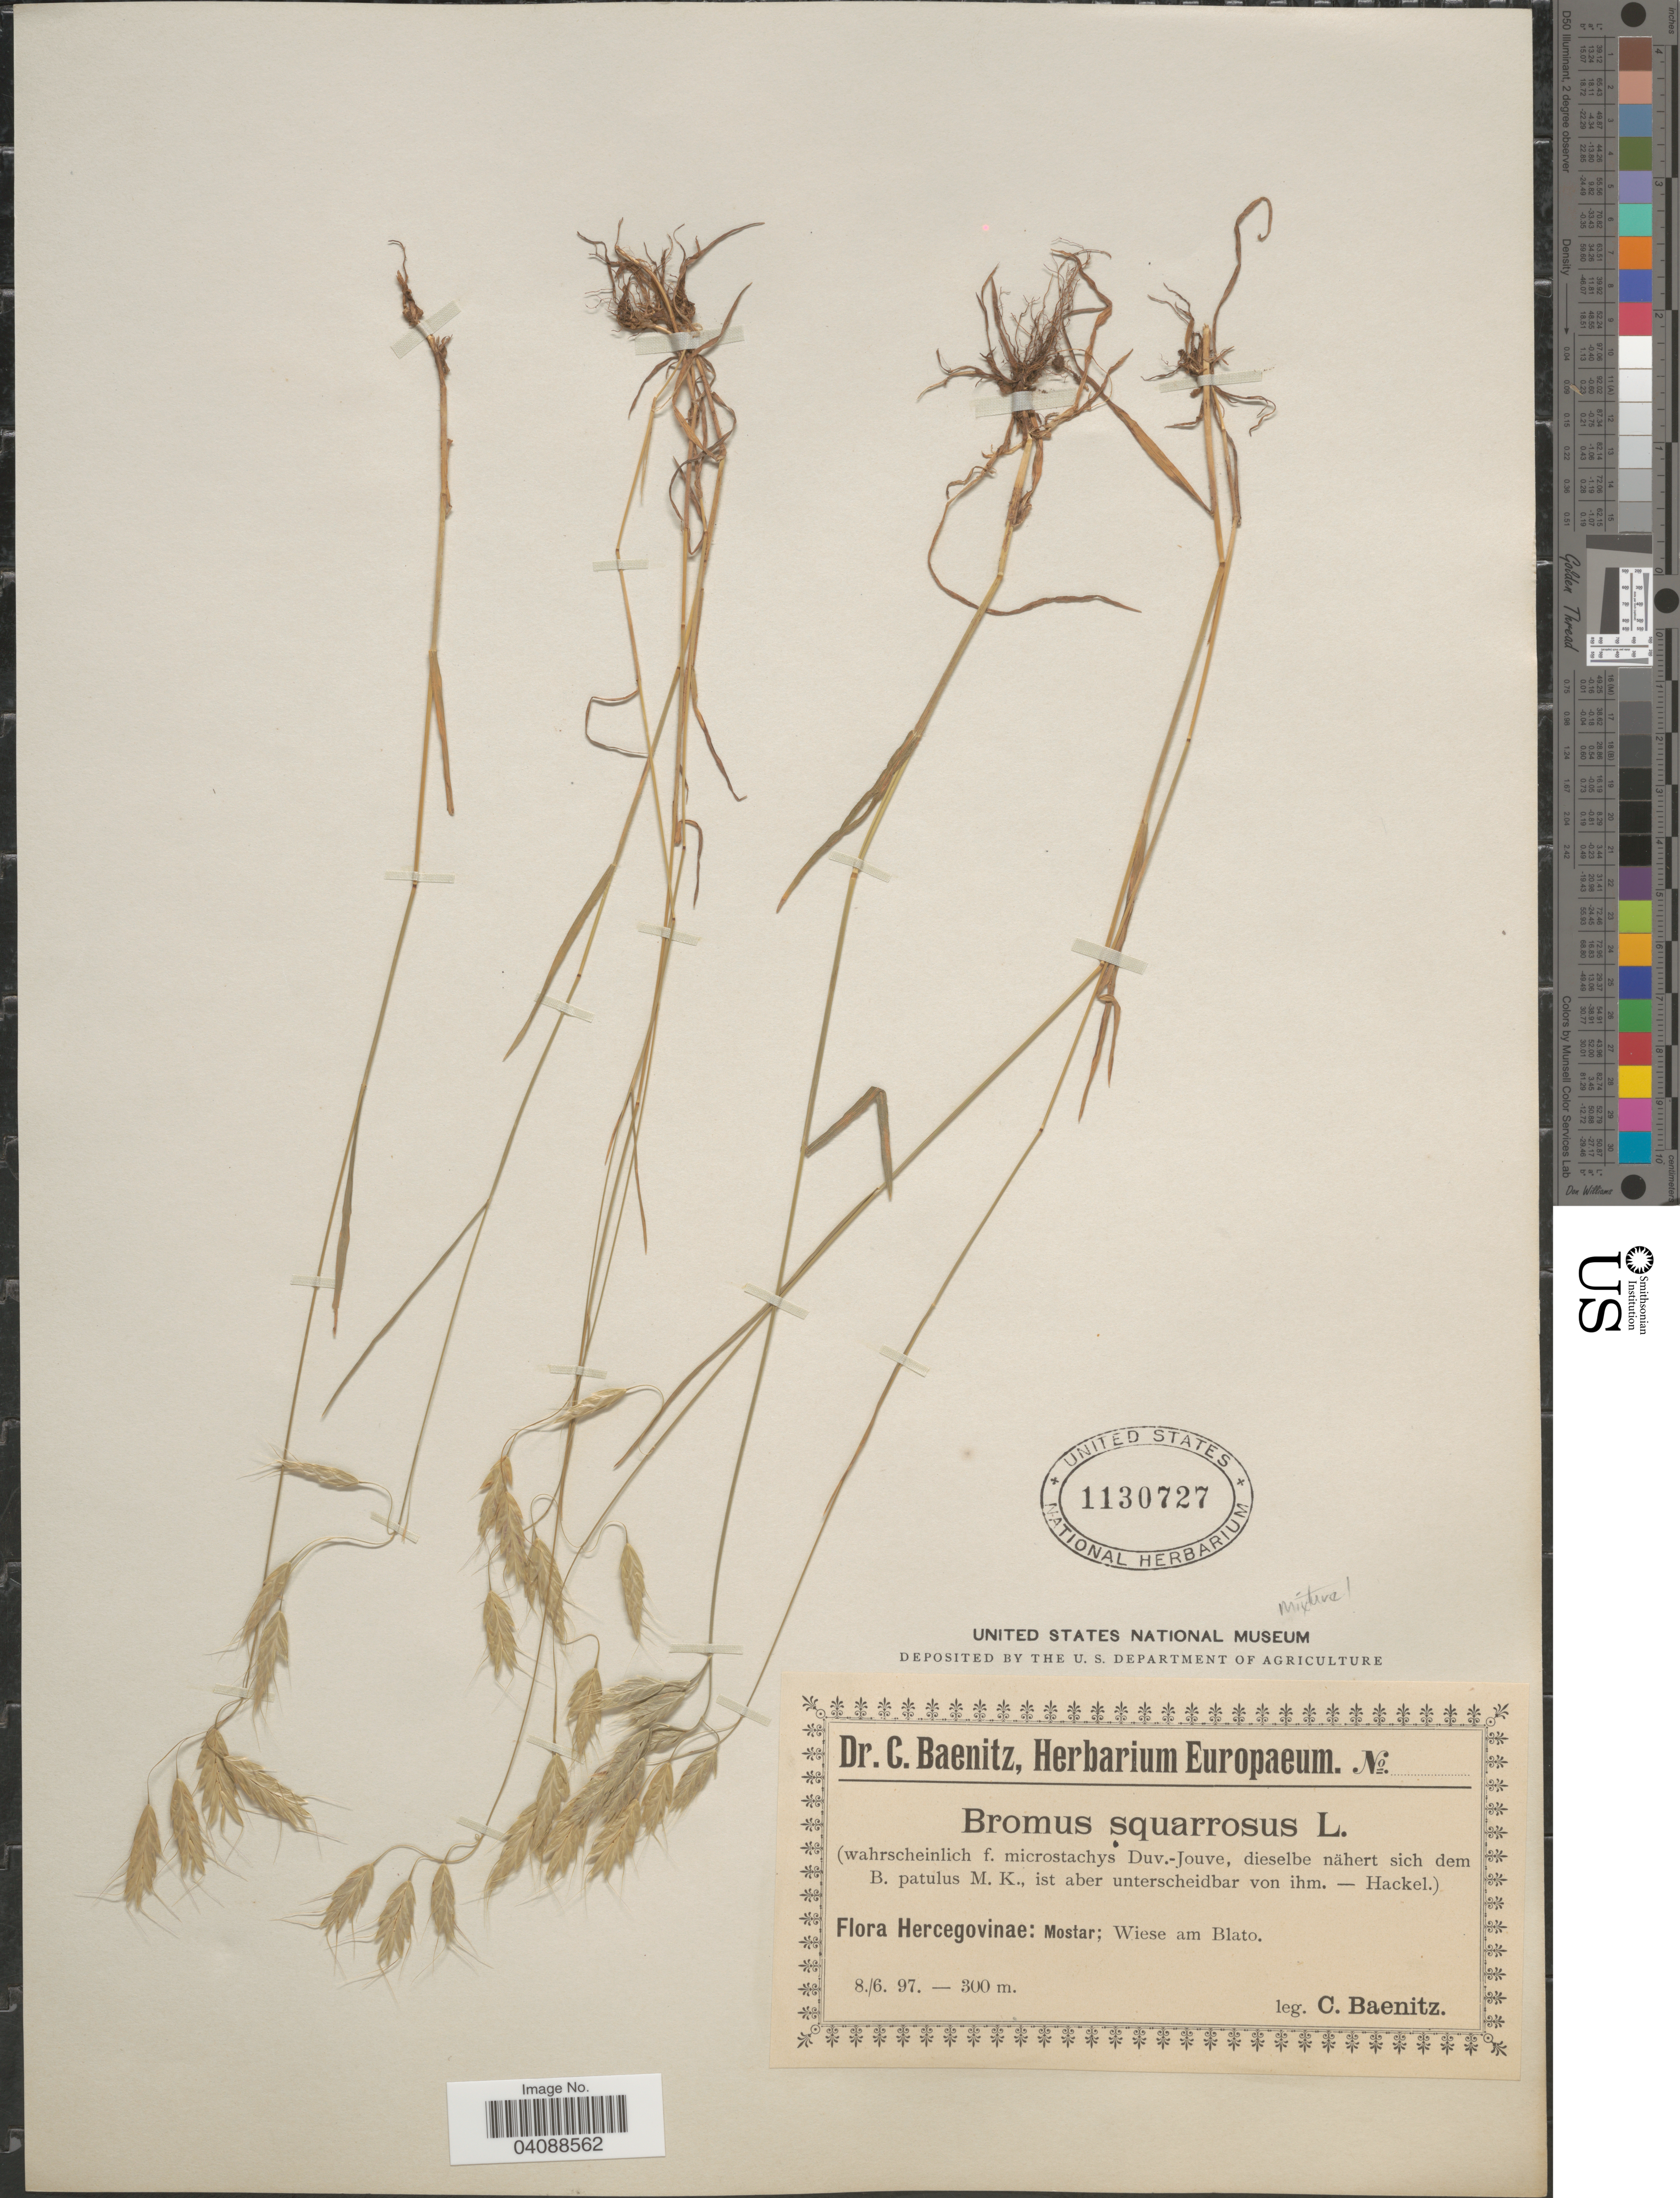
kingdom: Plantae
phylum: Tracheophyta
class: Liliopsida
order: Poales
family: Poaceae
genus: Bromus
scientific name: Bromus squarrosus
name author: L.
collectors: C. G. Baenitz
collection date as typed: Transcribed d/m/y: 8/6/97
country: Bosnia and Herzegovina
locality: Hercegovinae: Mostar; Wiese am Blato.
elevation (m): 300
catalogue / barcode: US 1130727